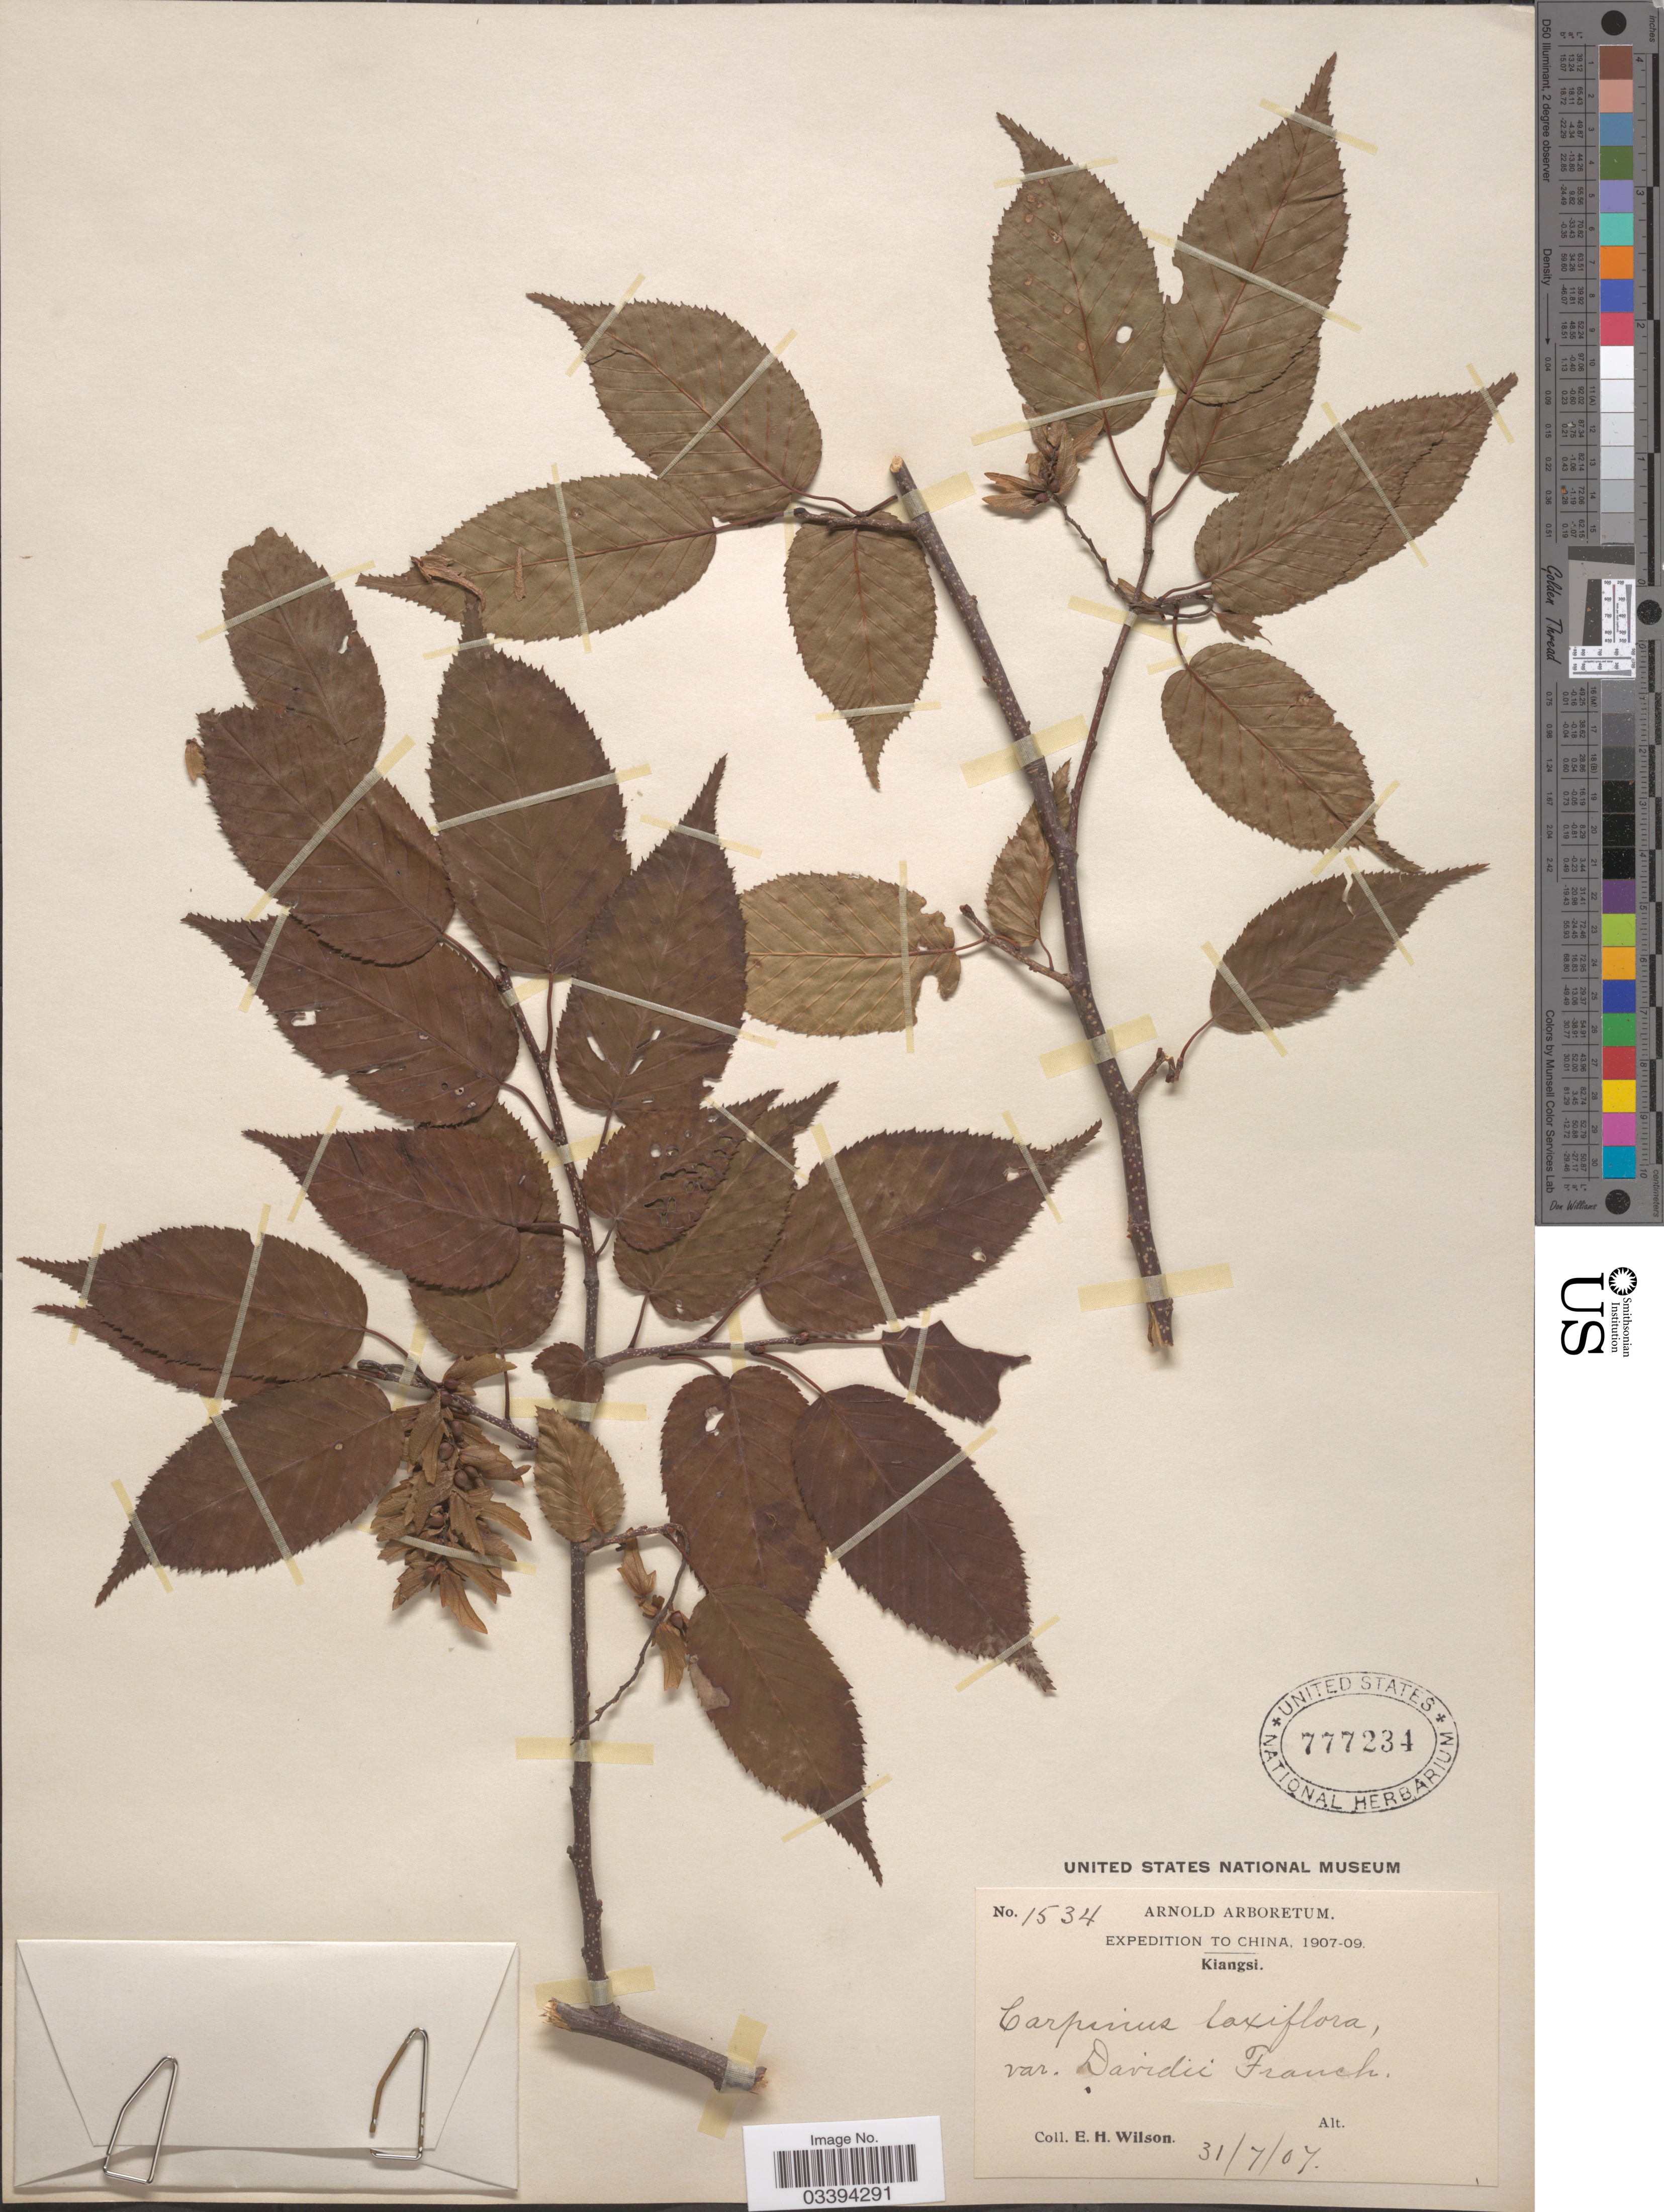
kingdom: Plantae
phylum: Tracheophyta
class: Magnoliopsida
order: Fagales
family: Betulaceae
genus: Carpinus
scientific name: Carpinus laxiflora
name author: (Siebold & Zucc.) Blume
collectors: E. Wilson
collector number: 1534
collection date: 1907-07-31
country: China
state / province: Jiangxi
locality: Kiangsi.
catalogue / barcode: US 777234